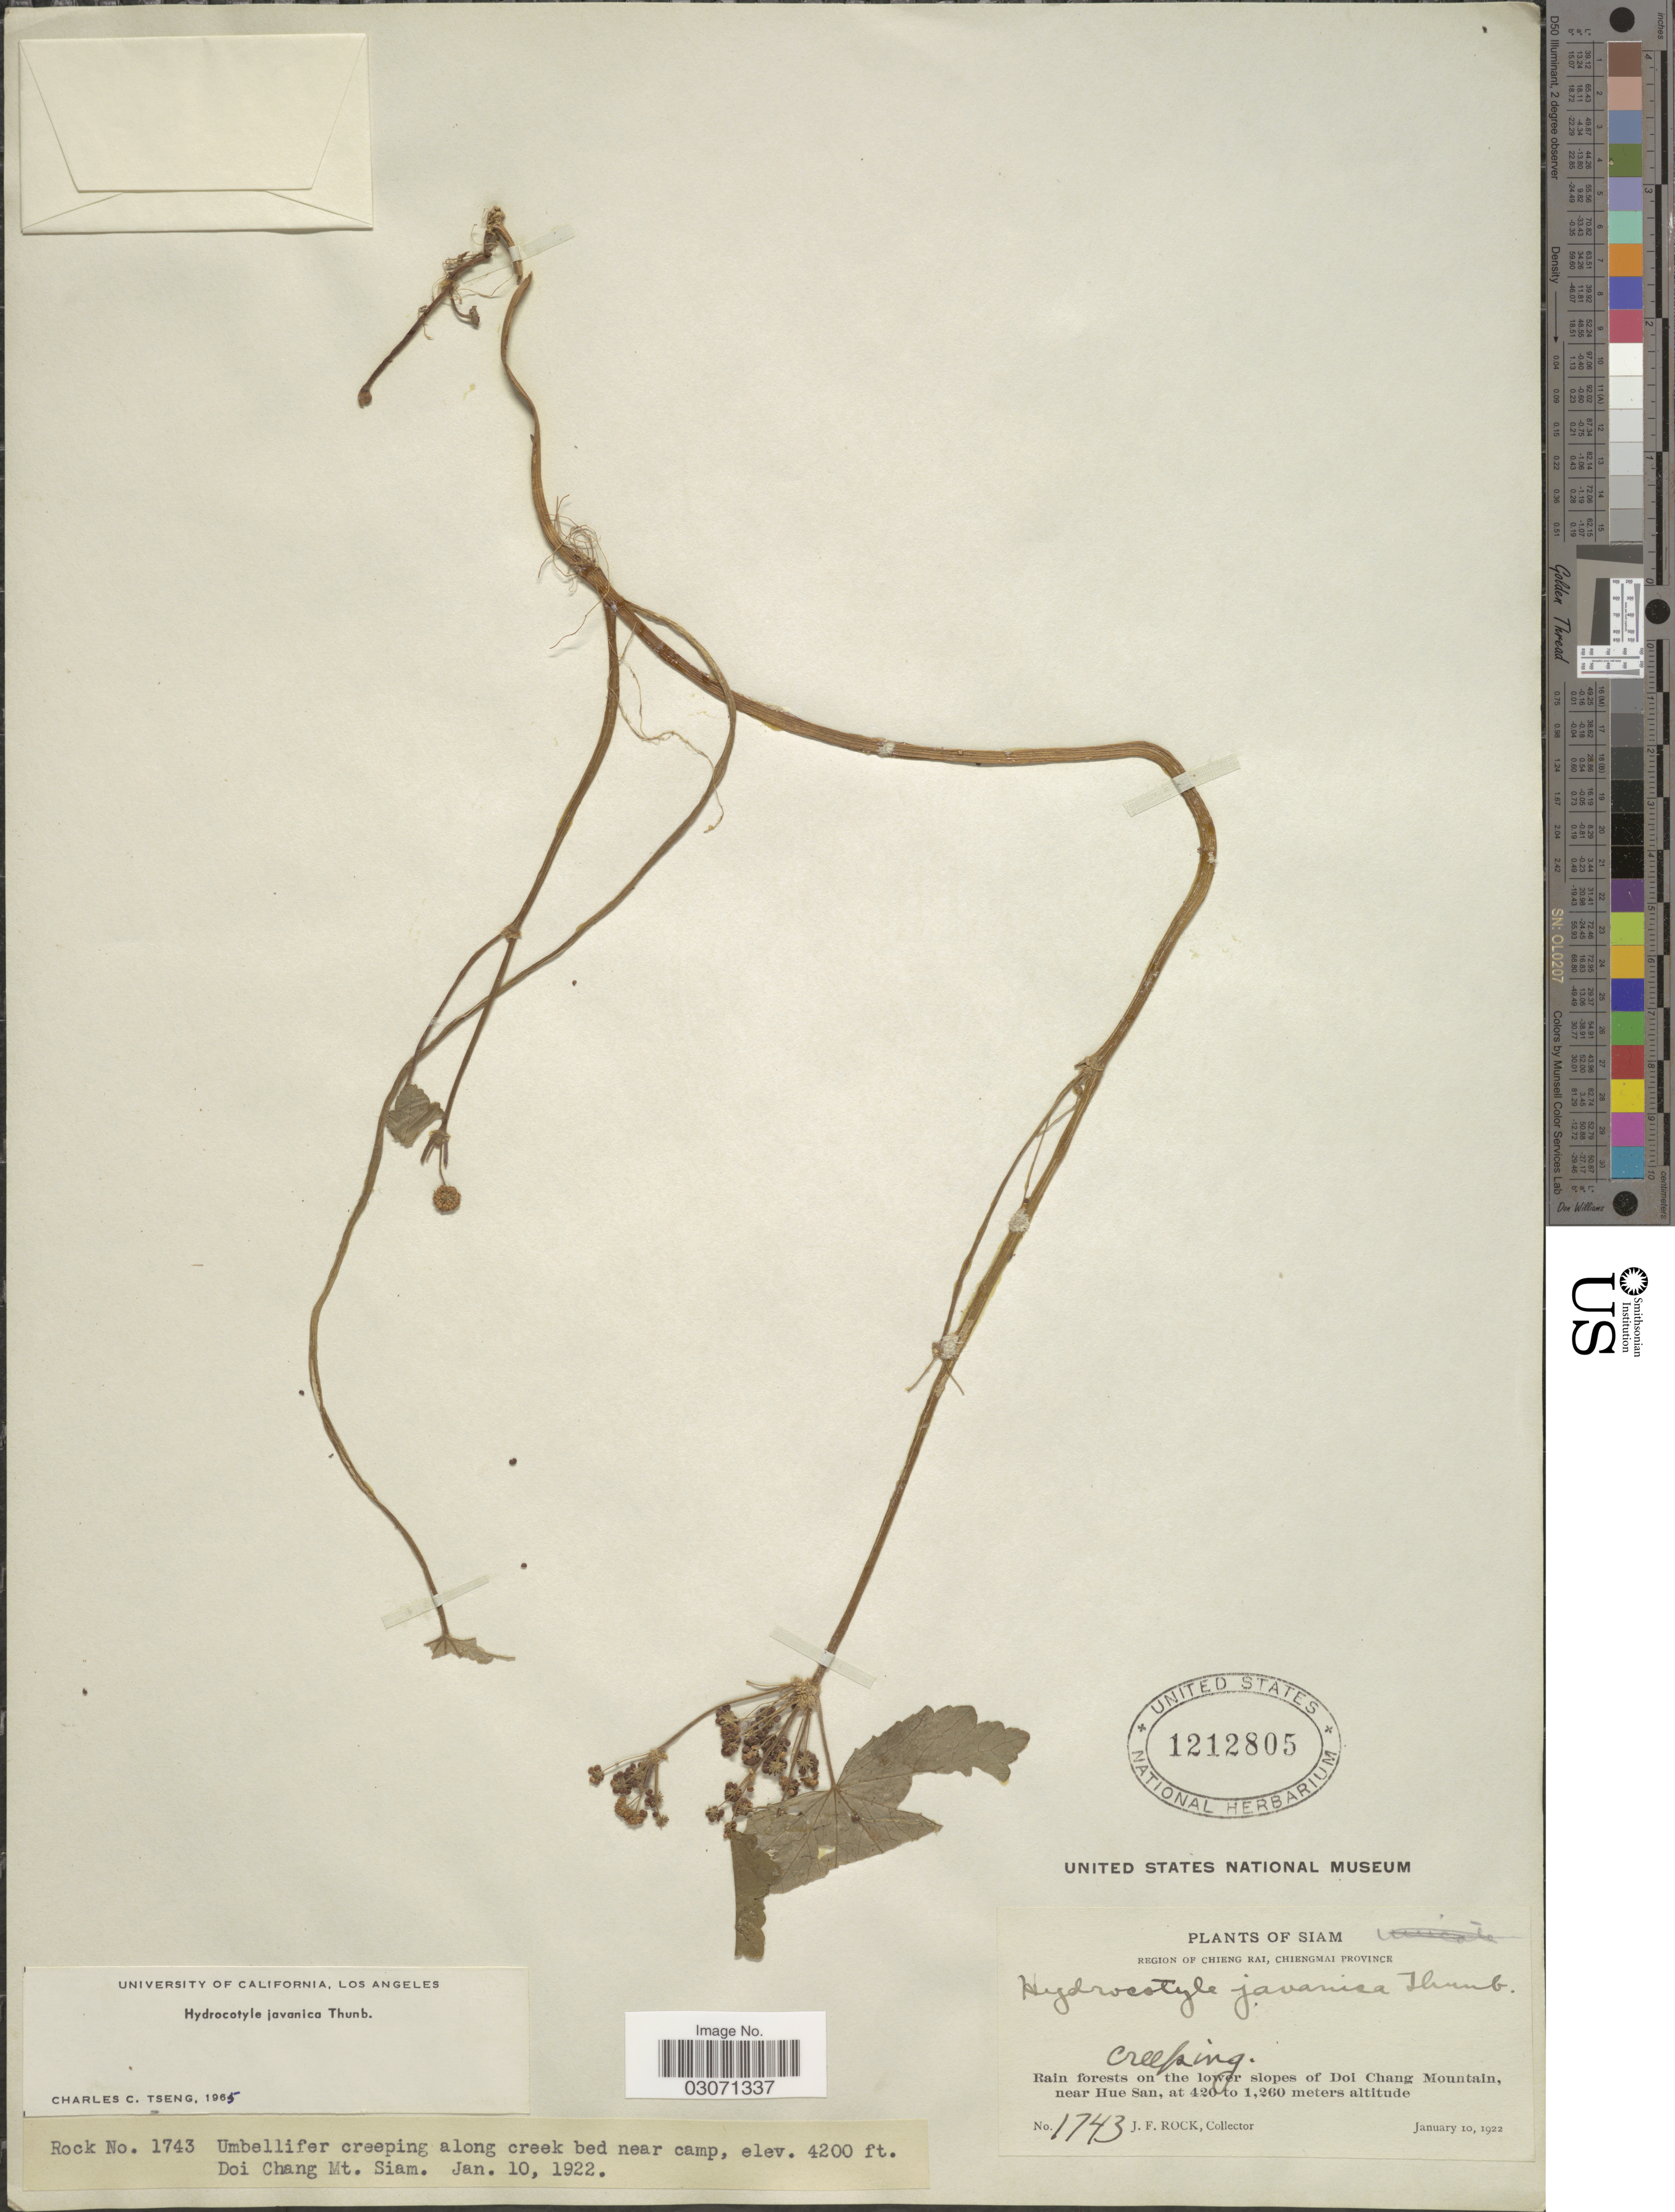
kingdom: Plantae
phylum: Tracheophyta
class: Magnoliopsida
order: Apiales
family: Araliaceae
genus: Hydrocotyle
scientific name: Hydrocotyle javanica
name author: Thunb.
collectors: J. Rock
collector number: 1743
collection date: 1922-01-10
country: Thailand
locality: Siam. Rain forest on the lower slopes of Doi Chang Mountain, near Hue San.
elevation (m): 1280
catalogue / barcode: US 1212805